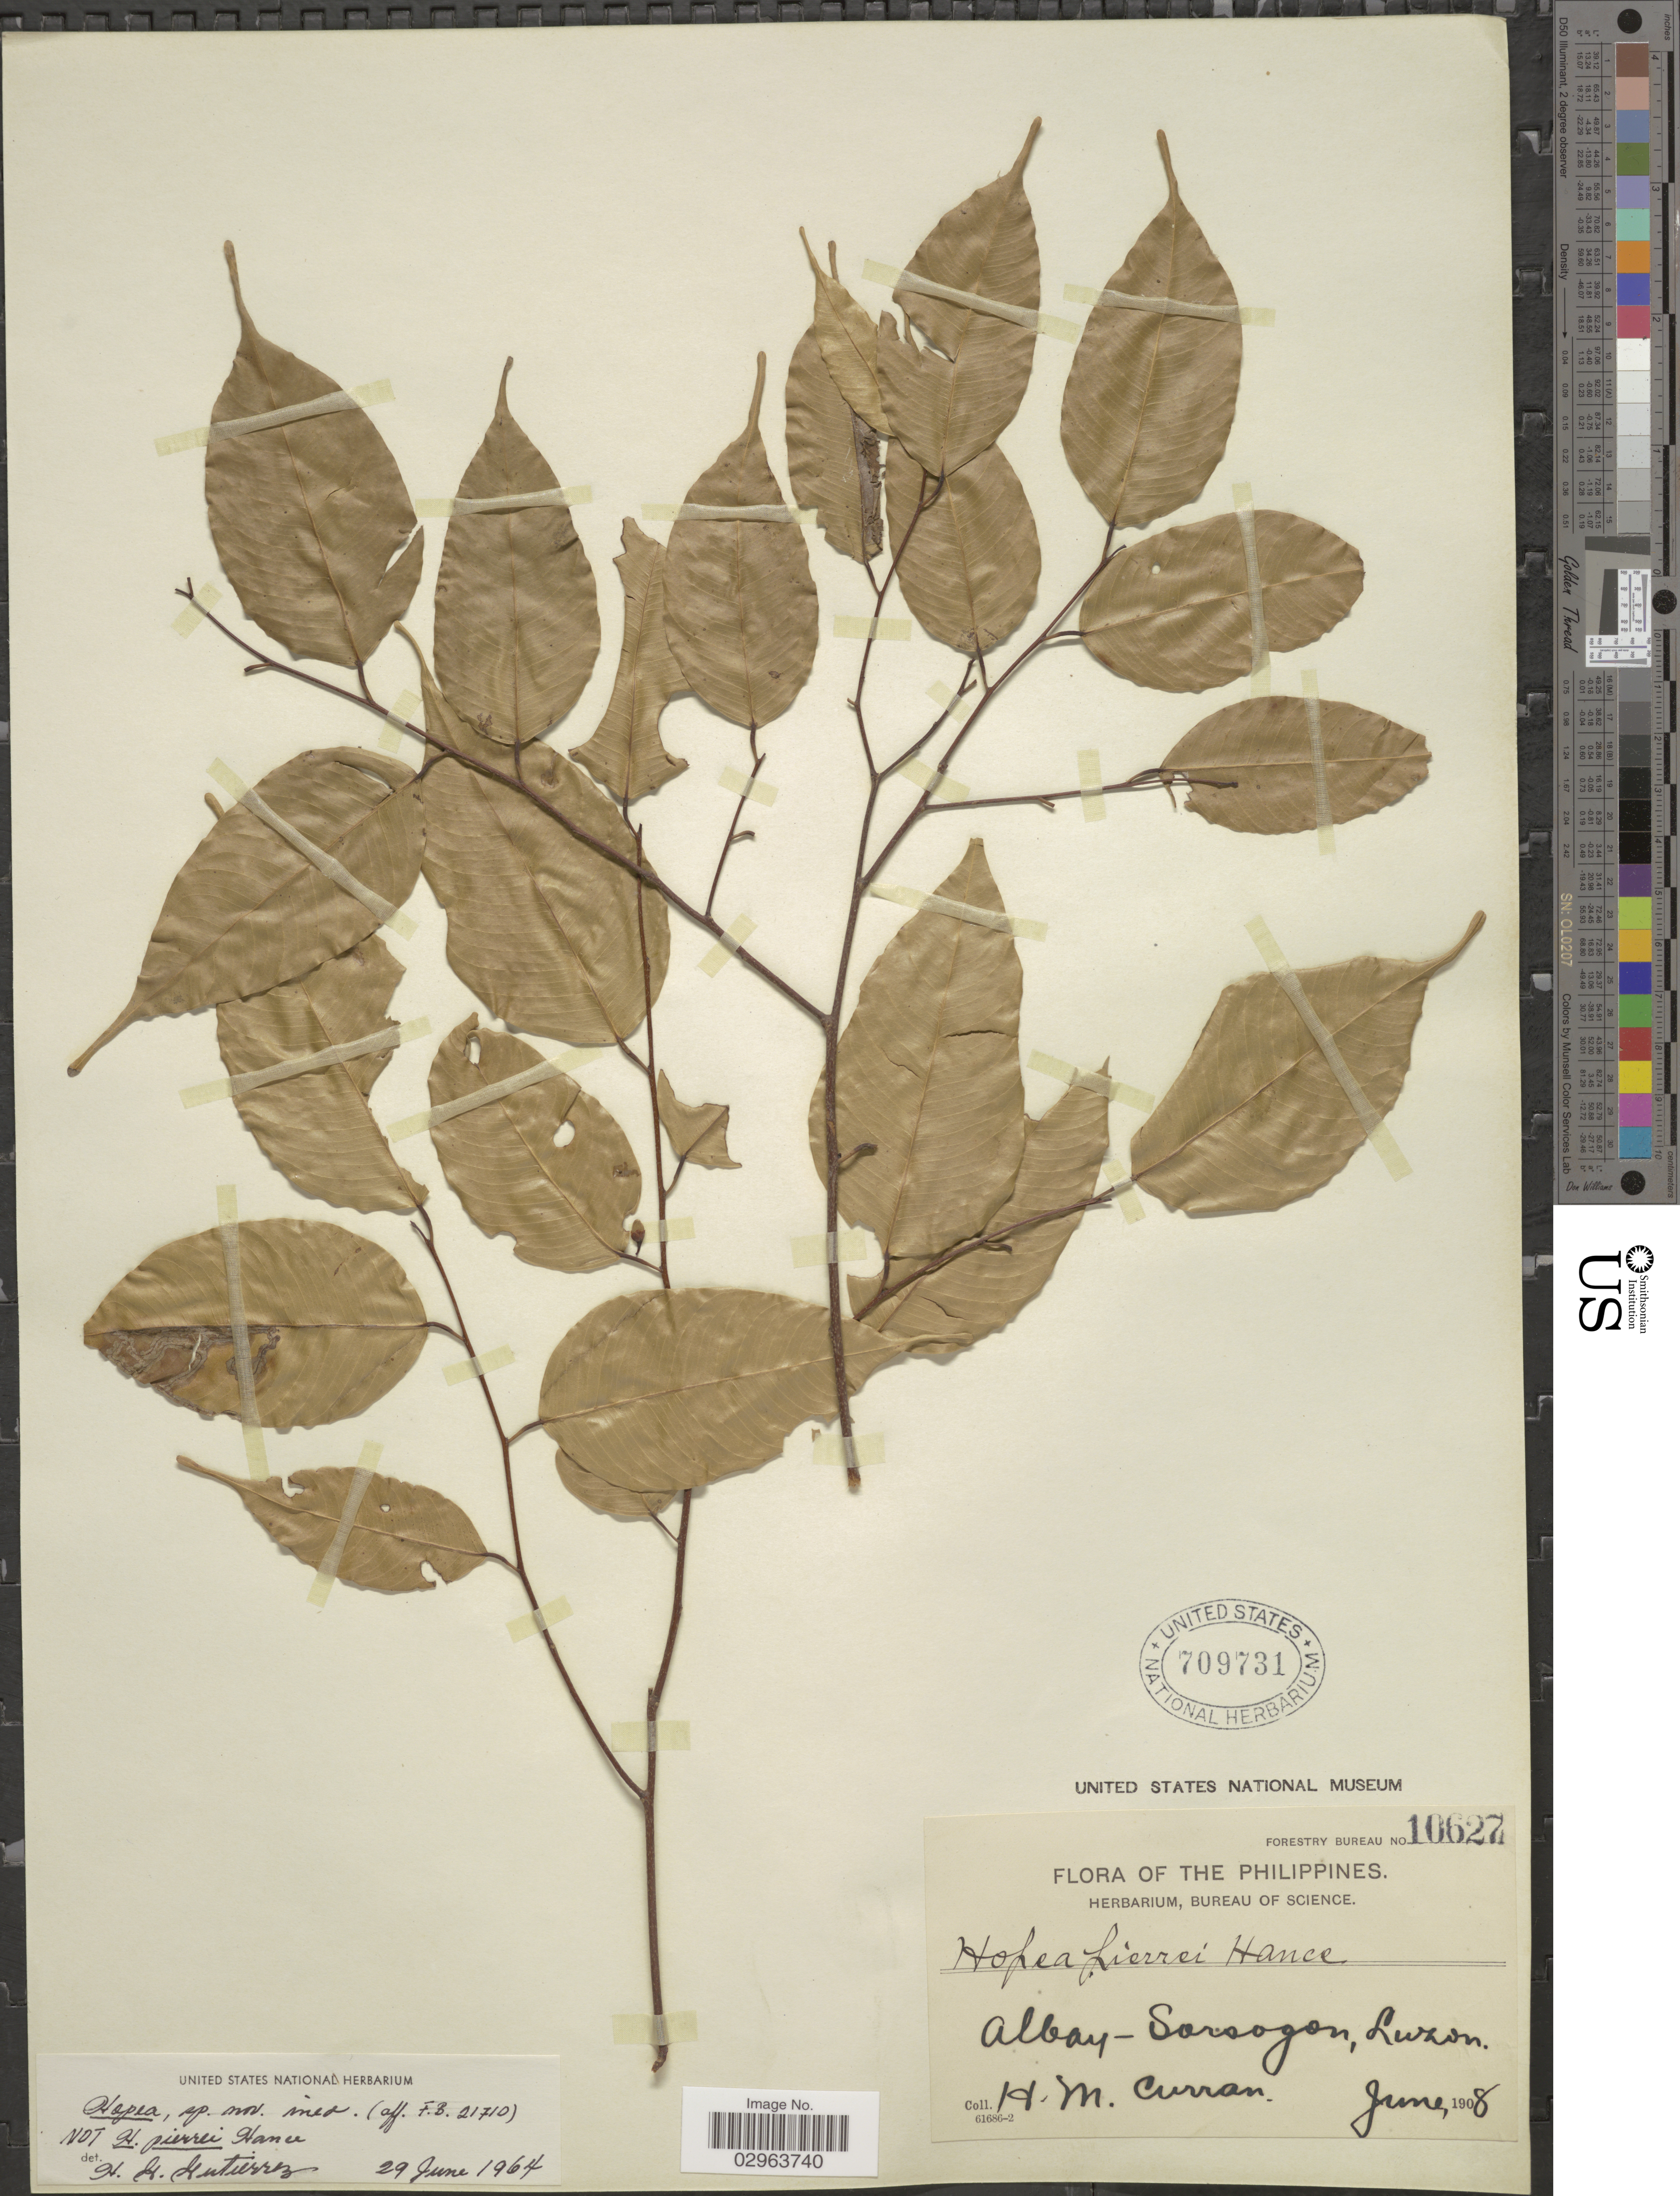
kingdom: Plantae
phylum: Tracheophyta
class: Magnoliopsida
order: Malvales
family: Dipterocarpaceae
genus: Hopea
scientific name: Hopea pierrei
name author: Hance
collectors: H. M. Curran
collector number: Forestry Bureau 10627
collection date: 1908-06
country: Philippines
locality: Albay-Sorsogon, Luzon.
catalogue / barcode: US 709731